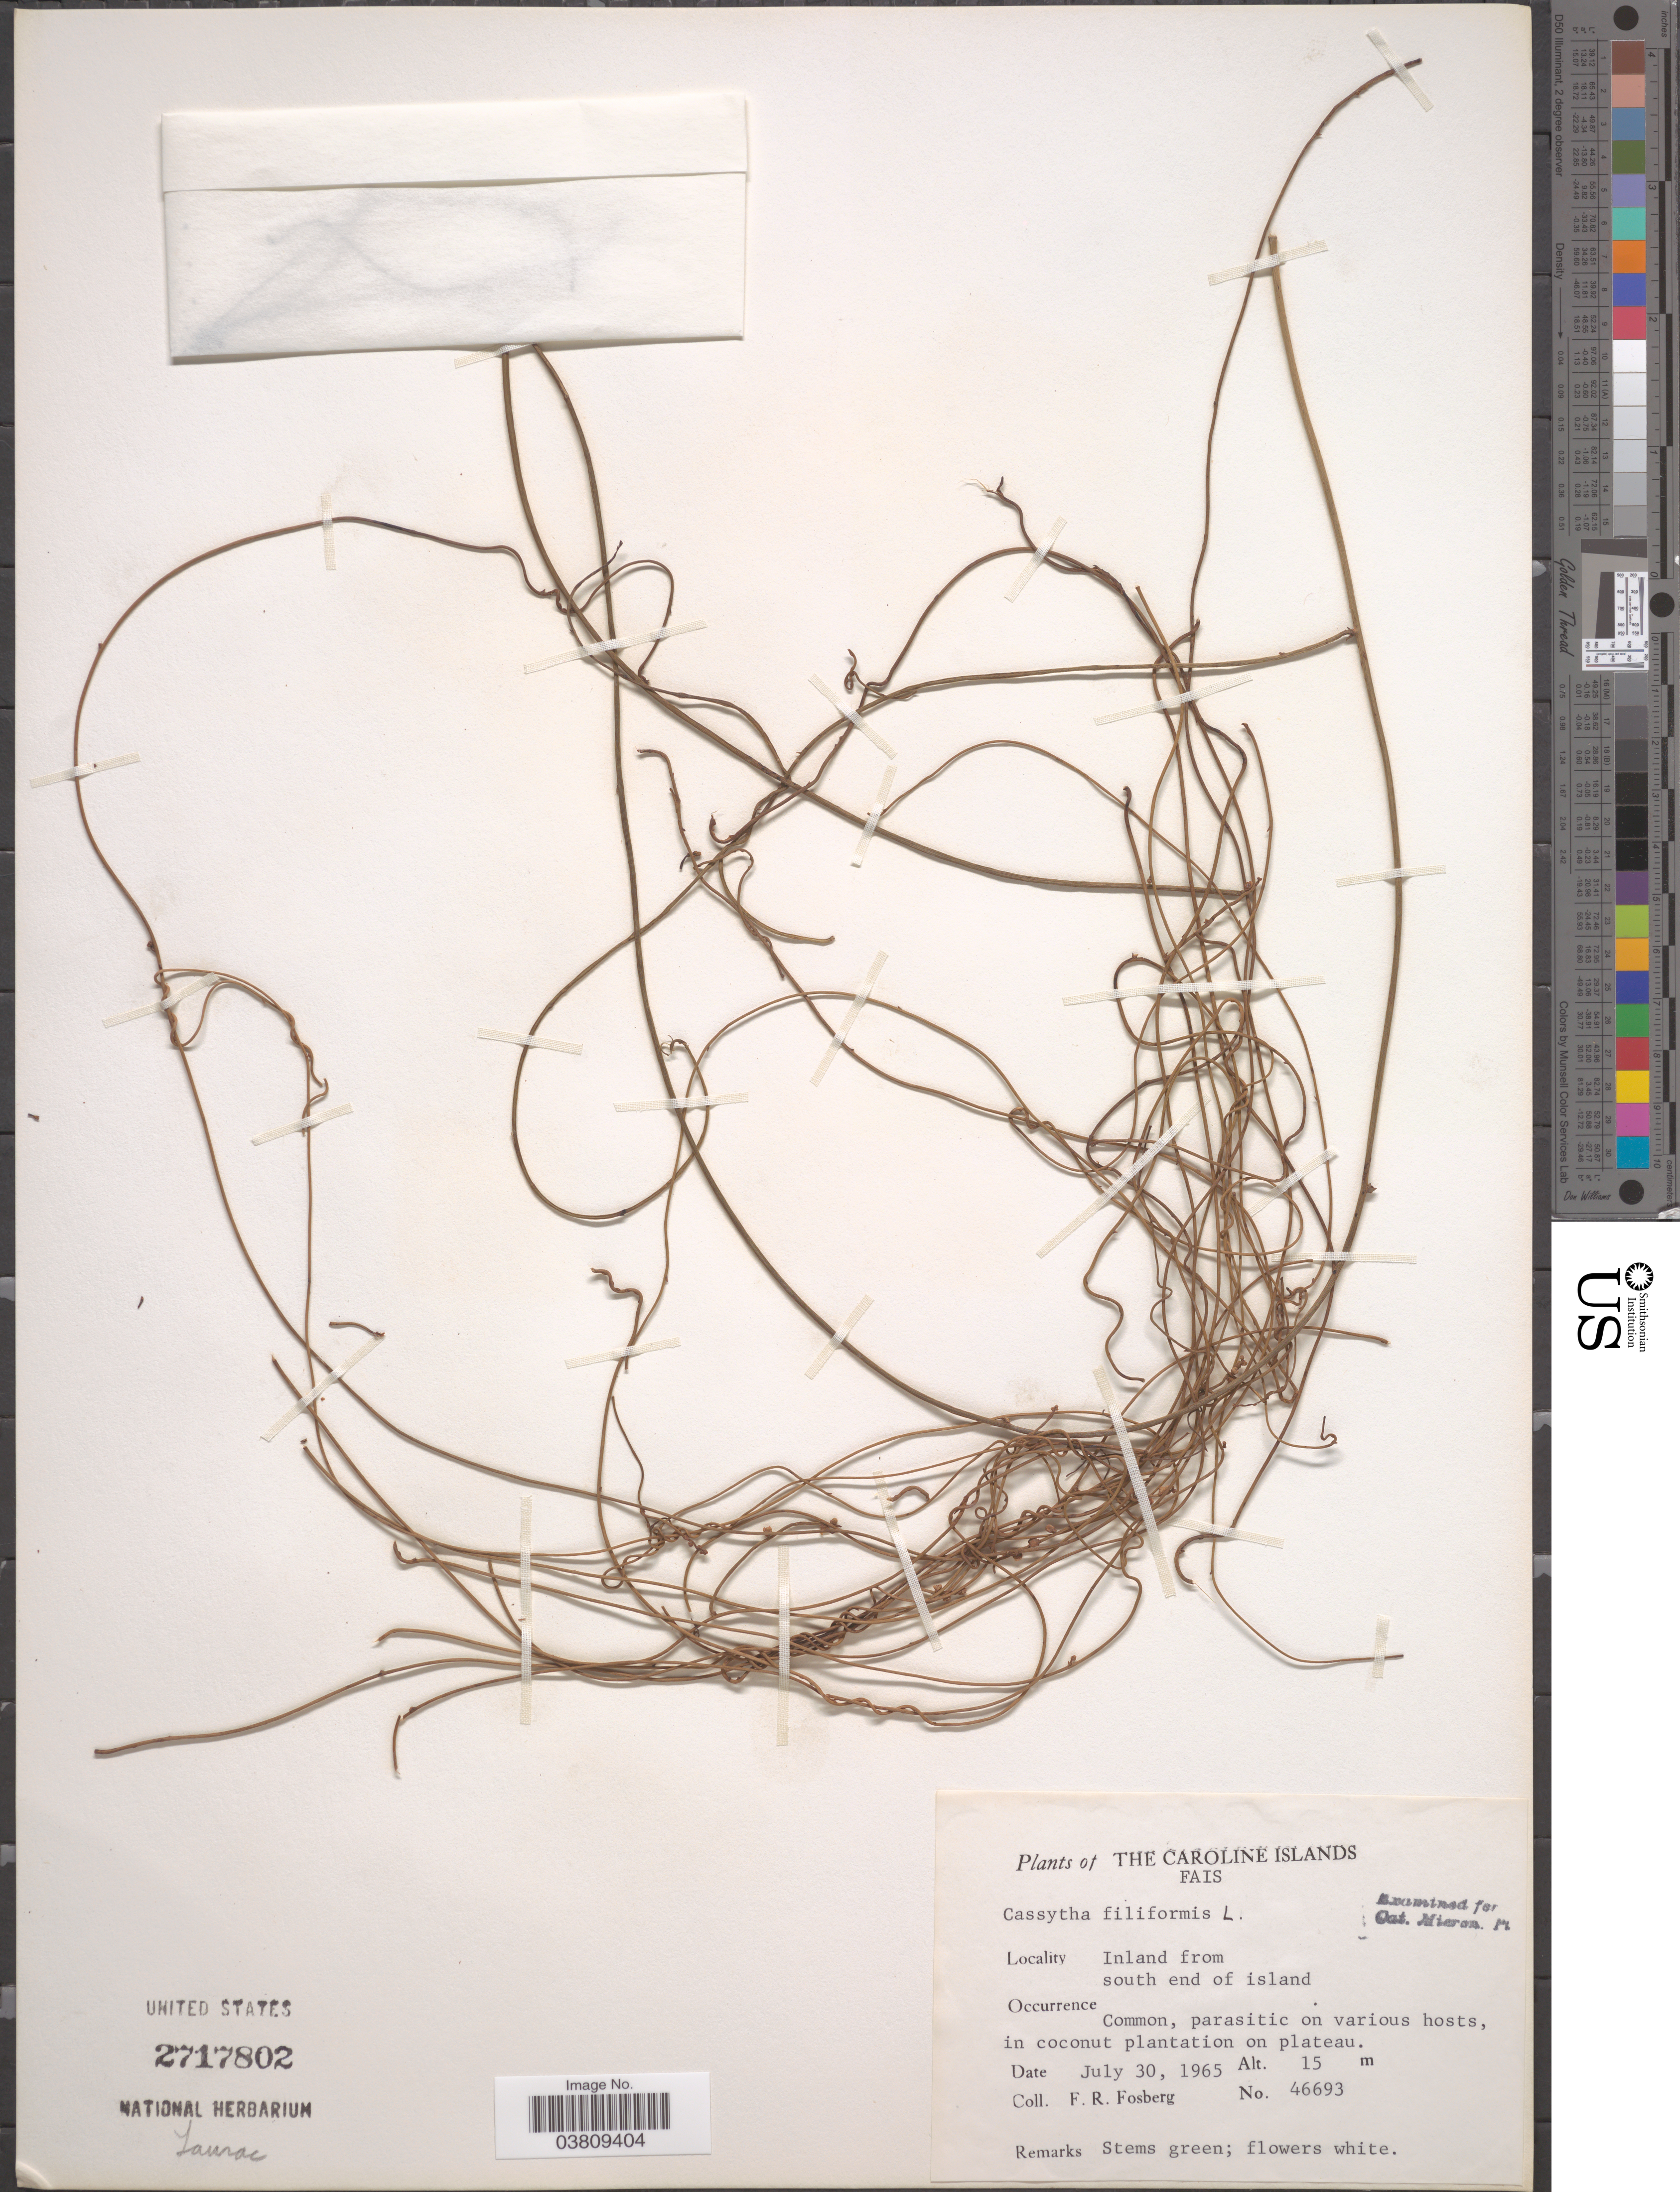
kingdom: Plantae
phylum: Tracheophyta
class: Magnoliopsida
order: Laurales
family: Lauraceae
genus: Cassytha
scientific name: Cassytha filiformis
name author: L.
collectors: F. R. Fosberg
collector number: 46693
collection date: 1965-07-30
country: Micronesia, Federated States of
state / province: Yap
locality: The Caroline Islands. Fais. Inland from south end of island. In coconut plantation on plateau.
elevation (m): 15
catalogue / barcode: US 2717802